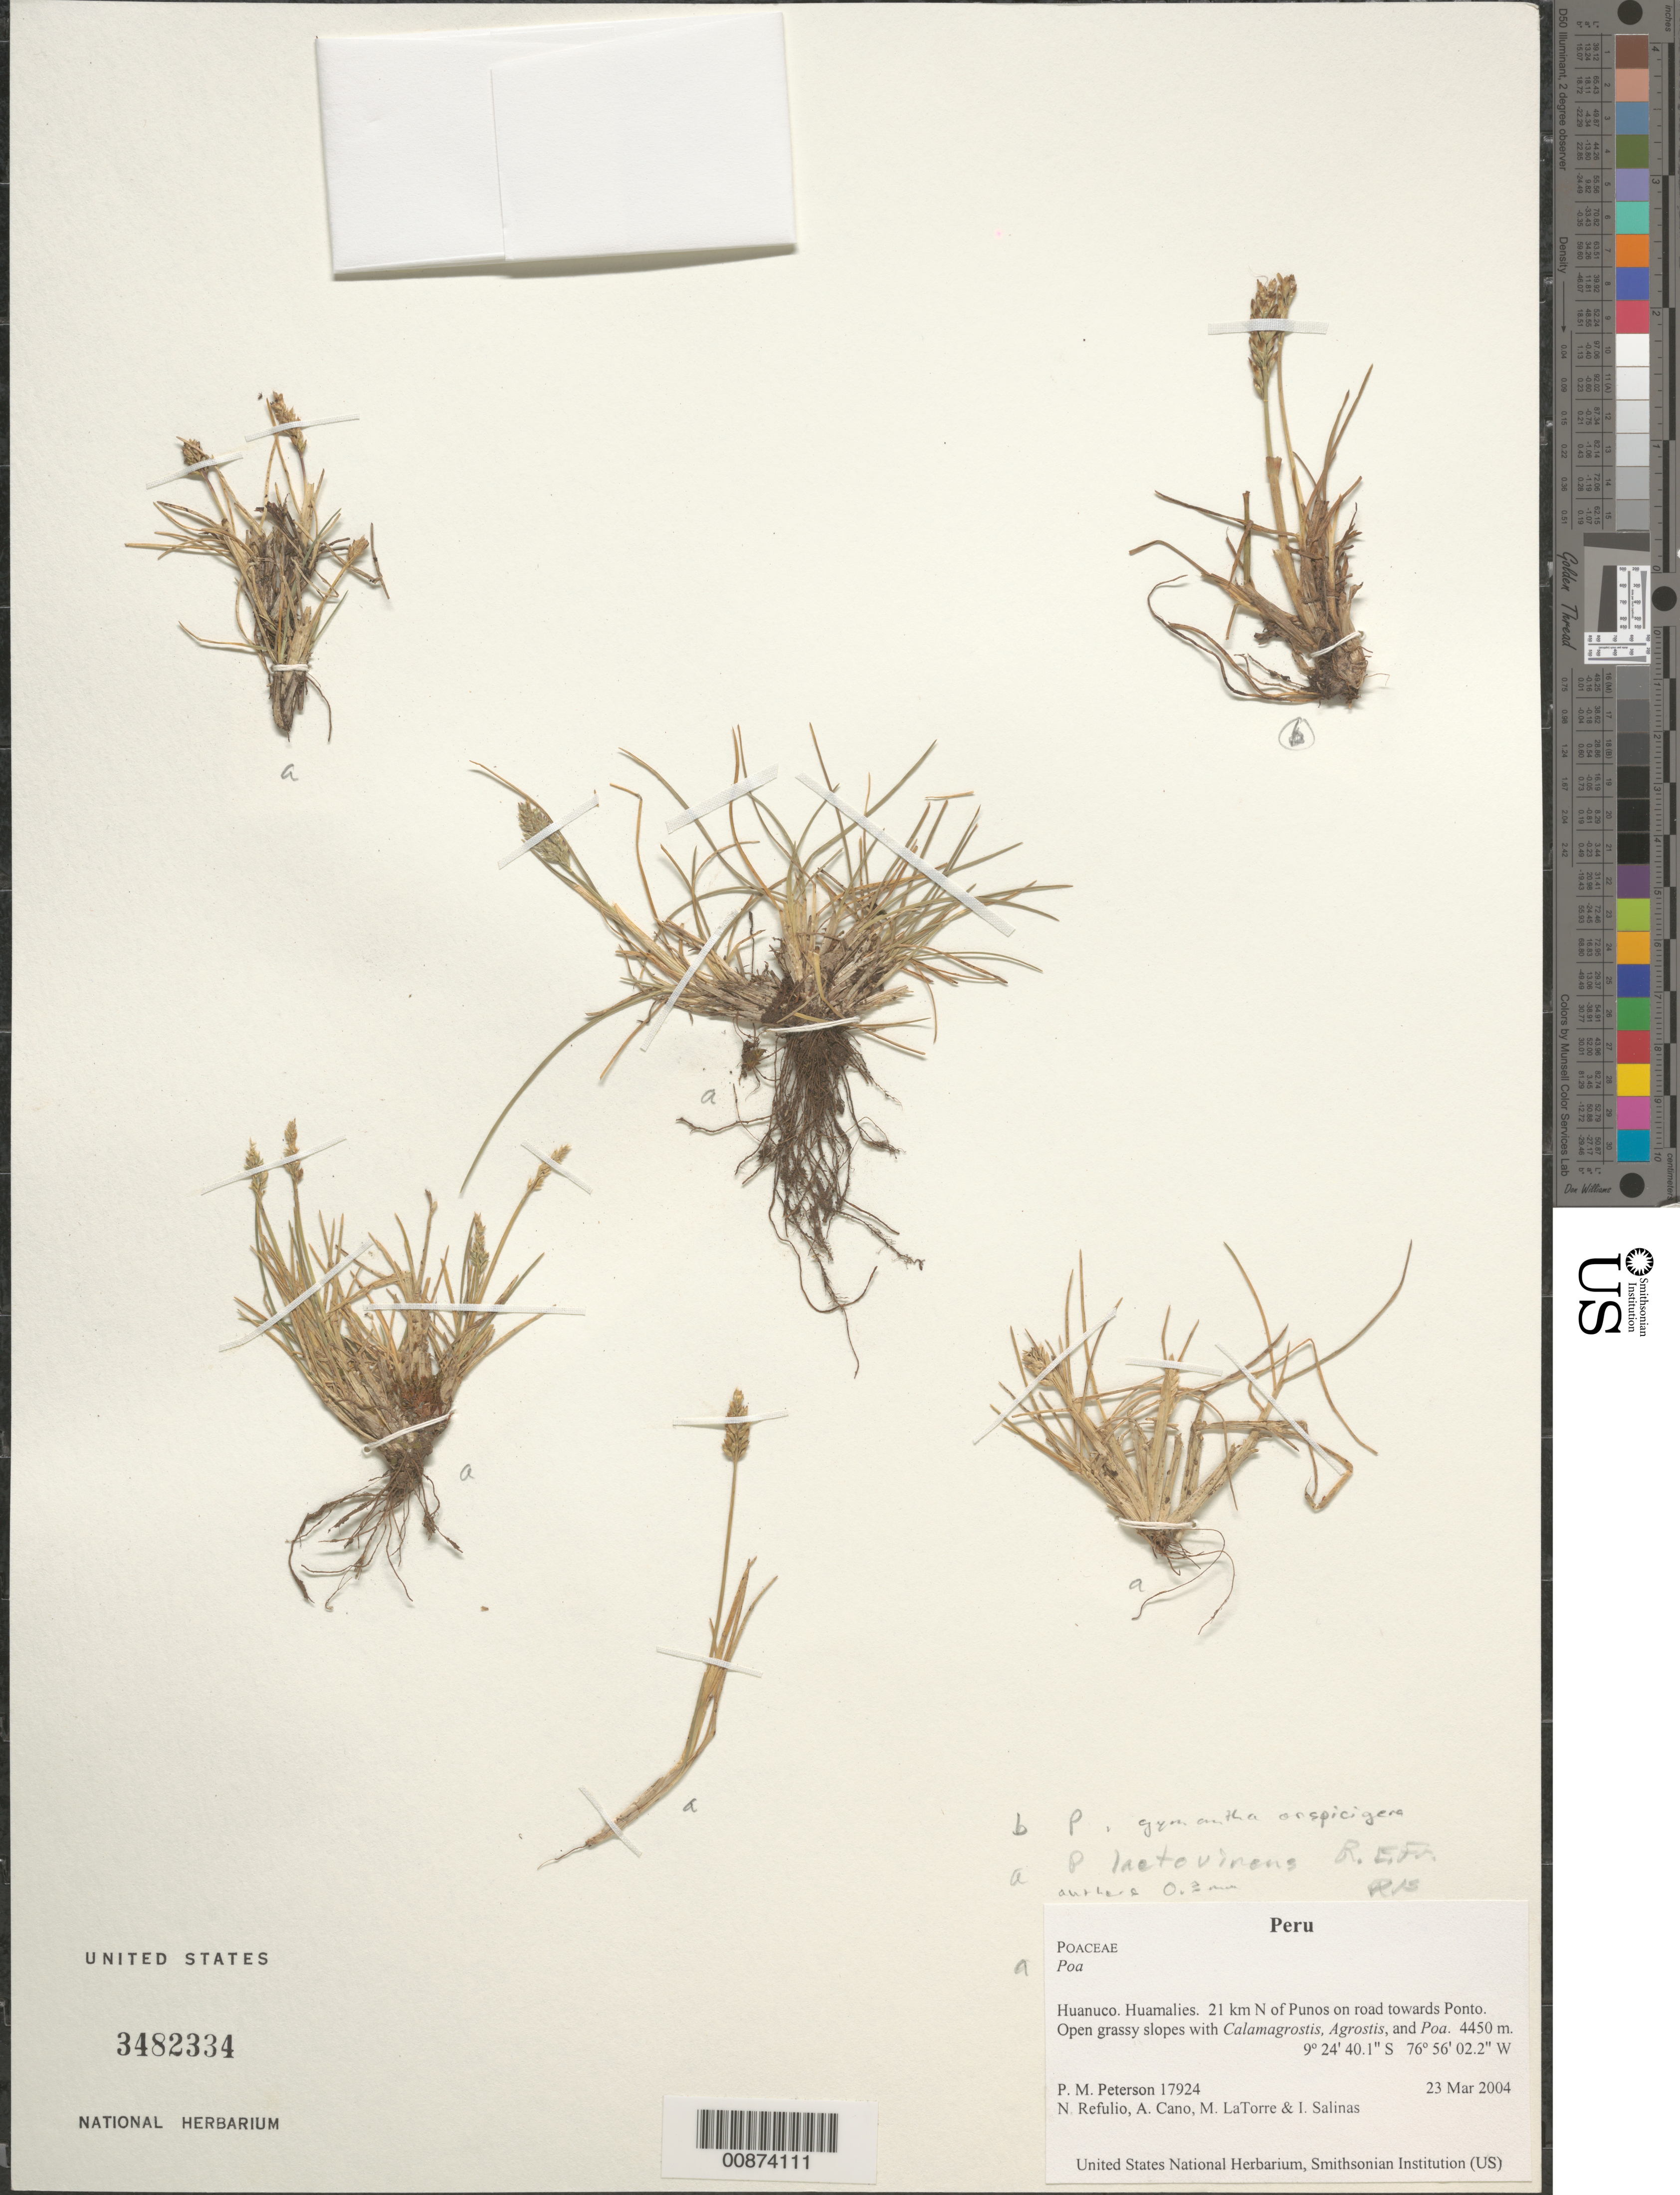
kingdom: Plantae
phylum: Tracheophyta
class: Liliopsida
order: Poales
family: Poaceae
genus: Poa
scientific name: Poa laetevirens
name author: R.E. Fr.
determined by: Soreng, Robert J., Research Associate (BOT), Smithsonian Institution - National Museum of Natural History (UNITED STATES)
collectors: P. M. Peterson, N. Refulio-Rodríguez, A. Cano, M. Torre & I. Salinas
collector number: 17924a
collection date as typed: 23 Mar 2004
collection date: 2004-03-23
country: Peru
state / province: Huánuco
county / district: Huamalies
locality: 21 km N of Punos on road towards Ponto. Open grassy slopes with Calamagrostis, Agrostis, and Poa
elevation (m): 4450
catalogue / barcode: US 3482334